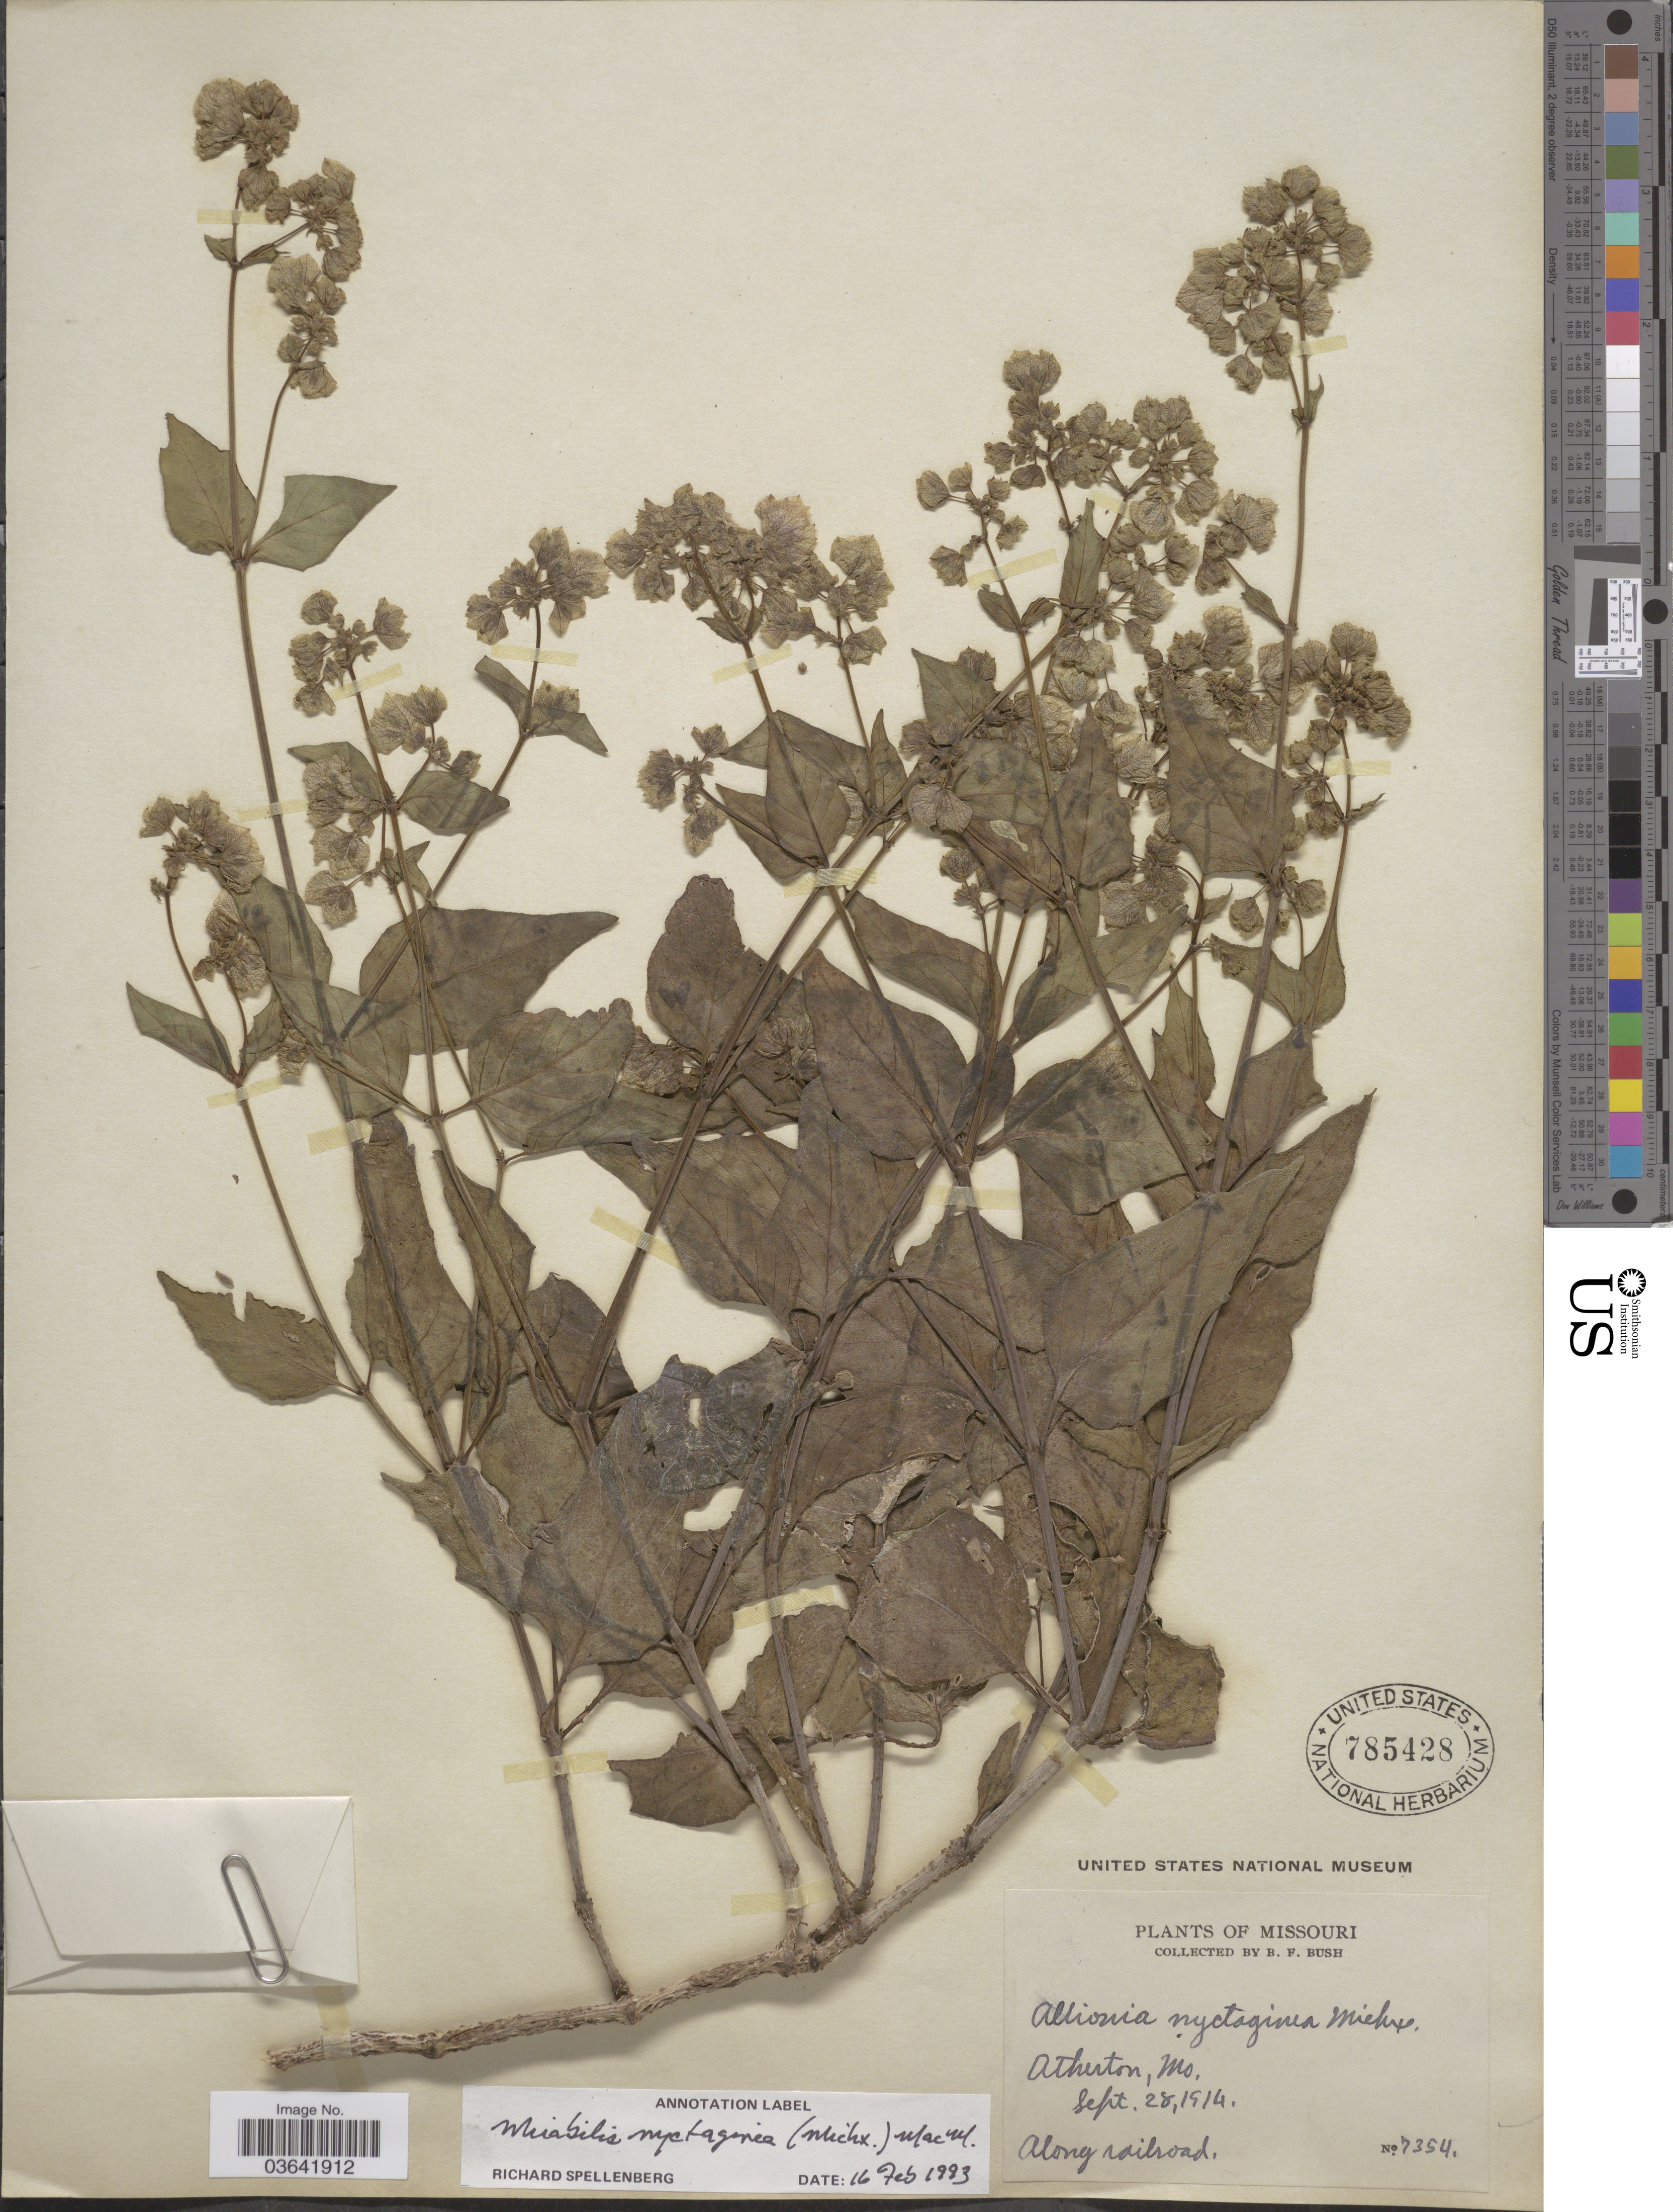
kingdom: Plantae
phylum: Tracheophyta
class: Magnoliopsida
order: Caryophyllales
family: Nyctaginaceae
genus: Mirabilis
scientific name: Mirabilis nyctaginea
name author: (Michx.) MacMill.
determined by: Spellenberg, R.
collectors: B. F. Bush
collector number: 7354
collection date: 1914-09-28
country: United States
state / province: Missouri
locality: Atherton.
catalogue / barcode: US 785428